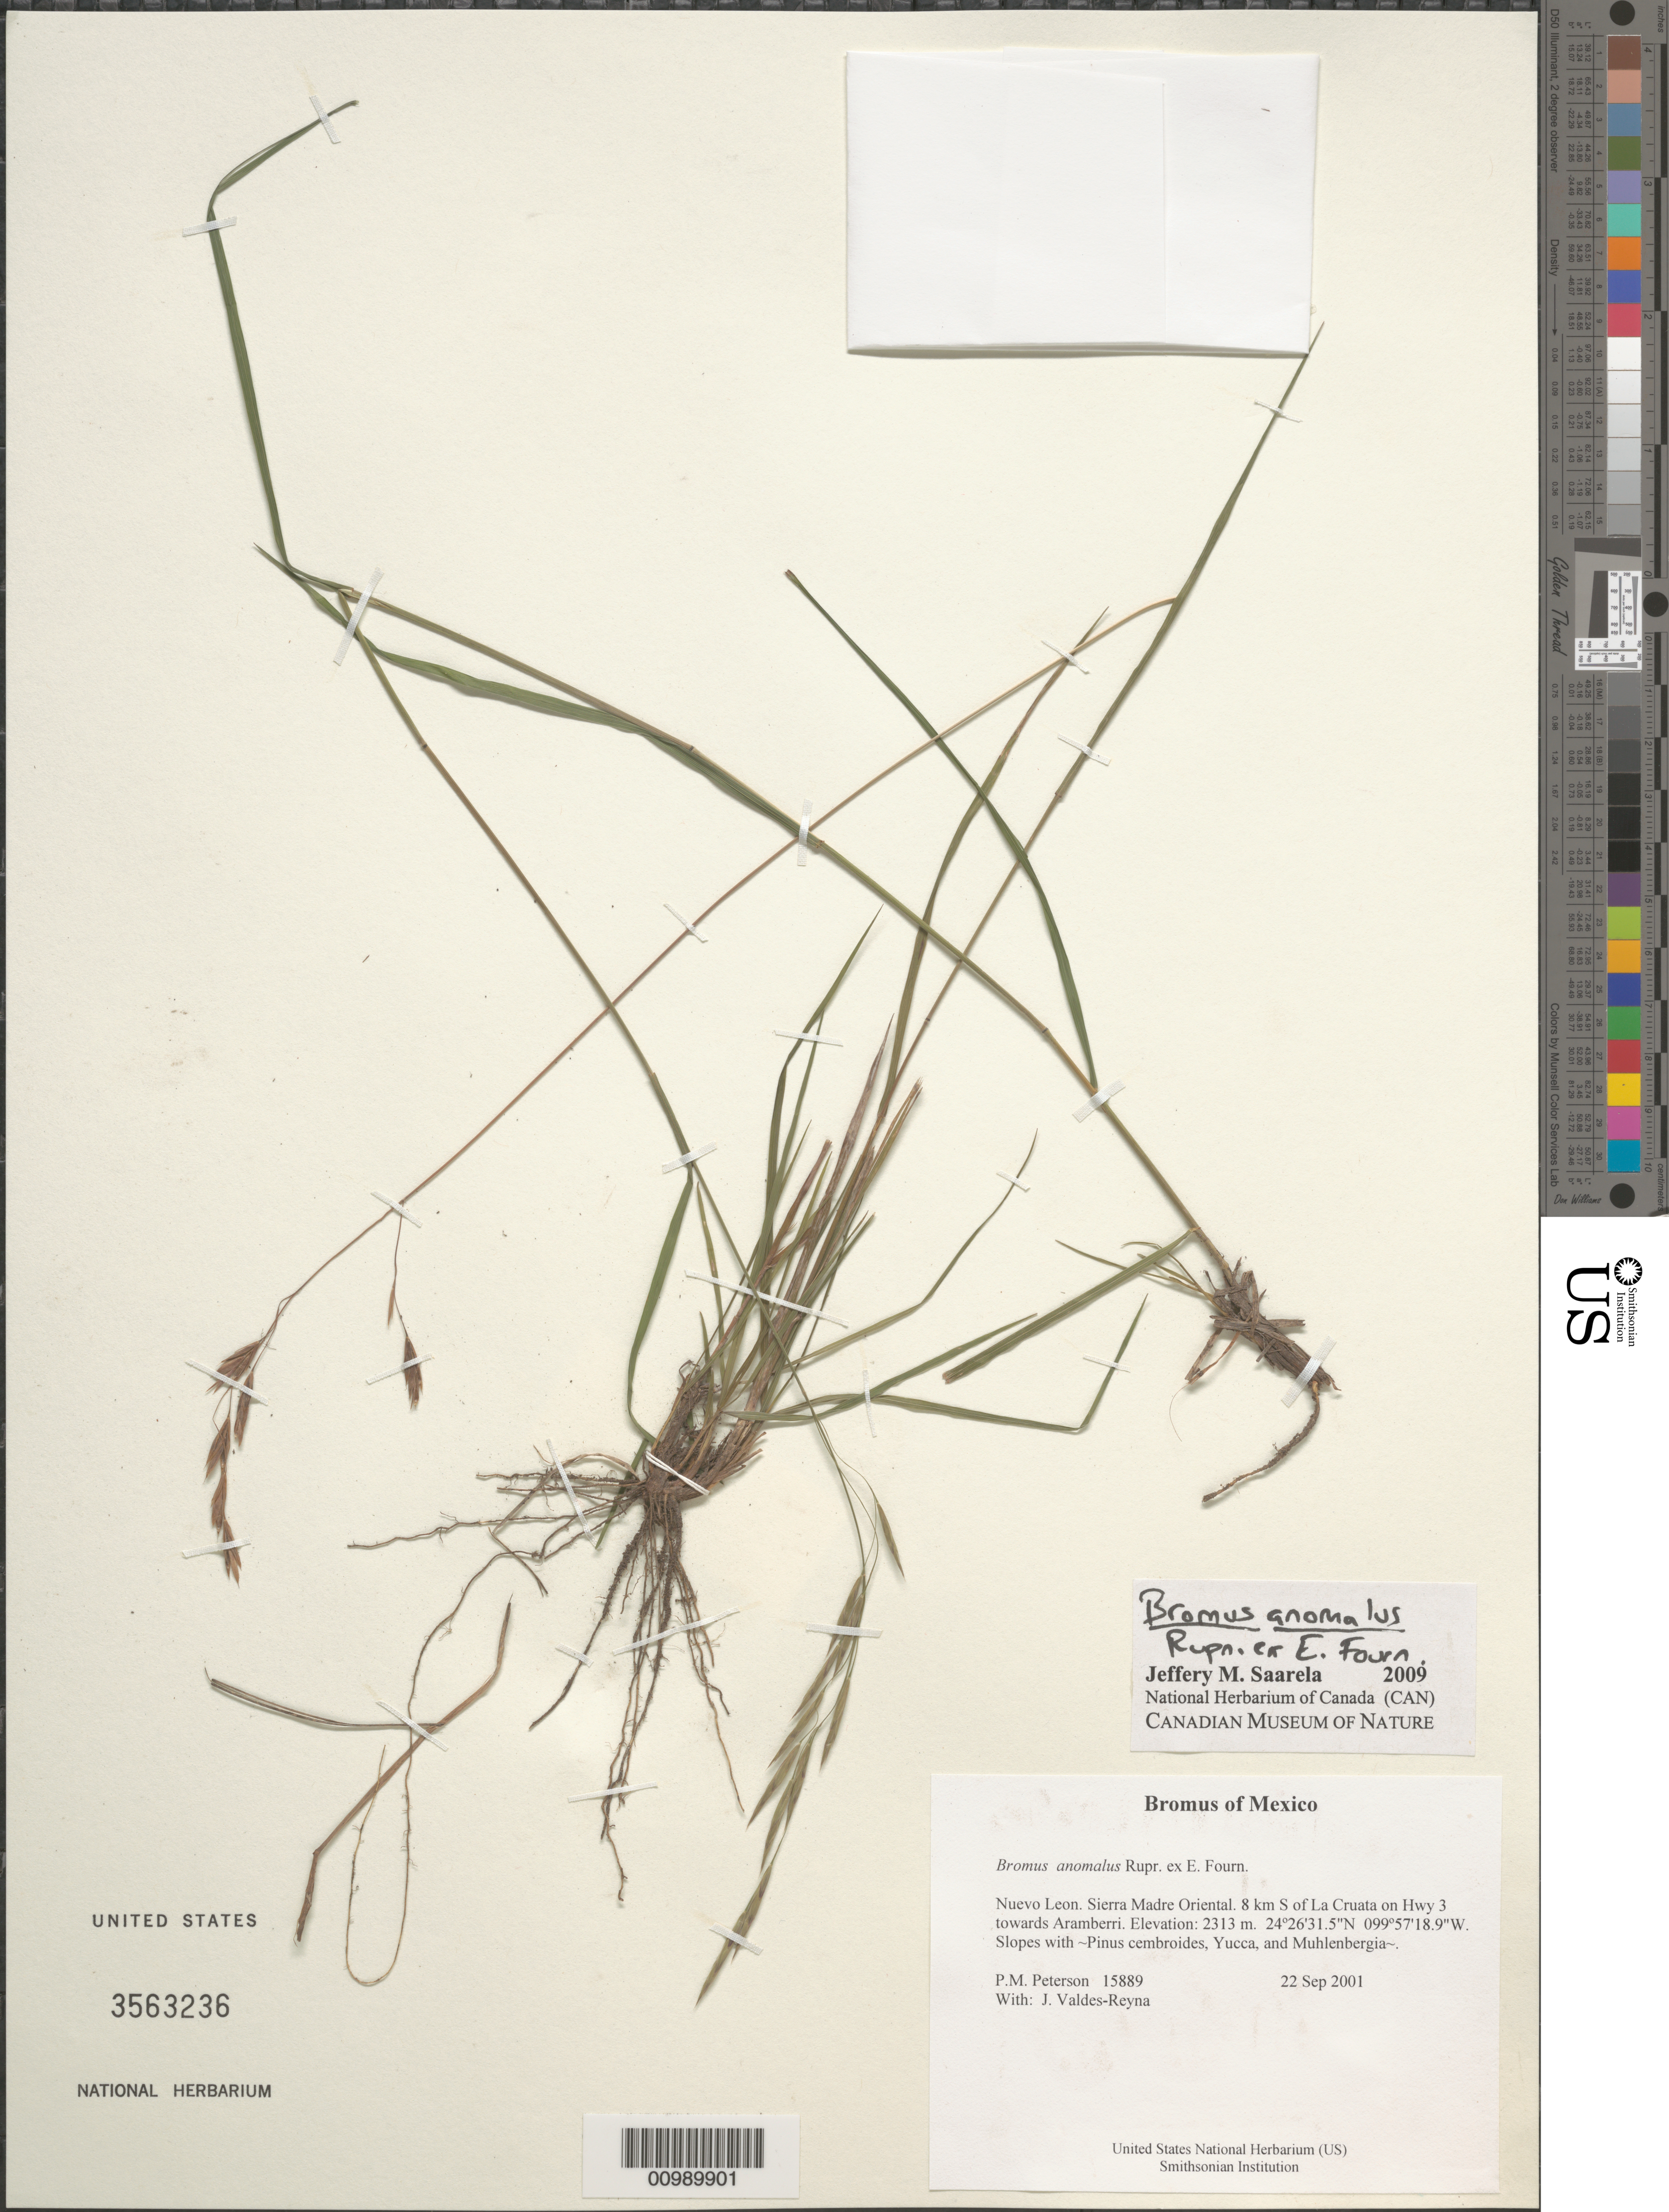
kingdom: Plantae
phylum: Tracheophyta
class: Liliopsida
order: Poales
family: Poaceae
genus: Bromus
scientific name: Bromus anomalus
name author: Rupr. ex E. Fourn.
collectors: P. M. Peterson & J. Valdés-Reyna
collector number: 15889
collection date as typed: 22 Sep 2001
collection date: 2001-09-22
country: Mexico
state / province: Nuevo León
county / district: Sierra Madre Oriental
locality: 8 km S of La Cruata on Hwy 3 towards Aramberri.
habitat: Slopes with ~Pinus cembroides, Yucca, and Muhlenbergia~.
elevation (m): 2313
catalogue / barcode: US 3563236